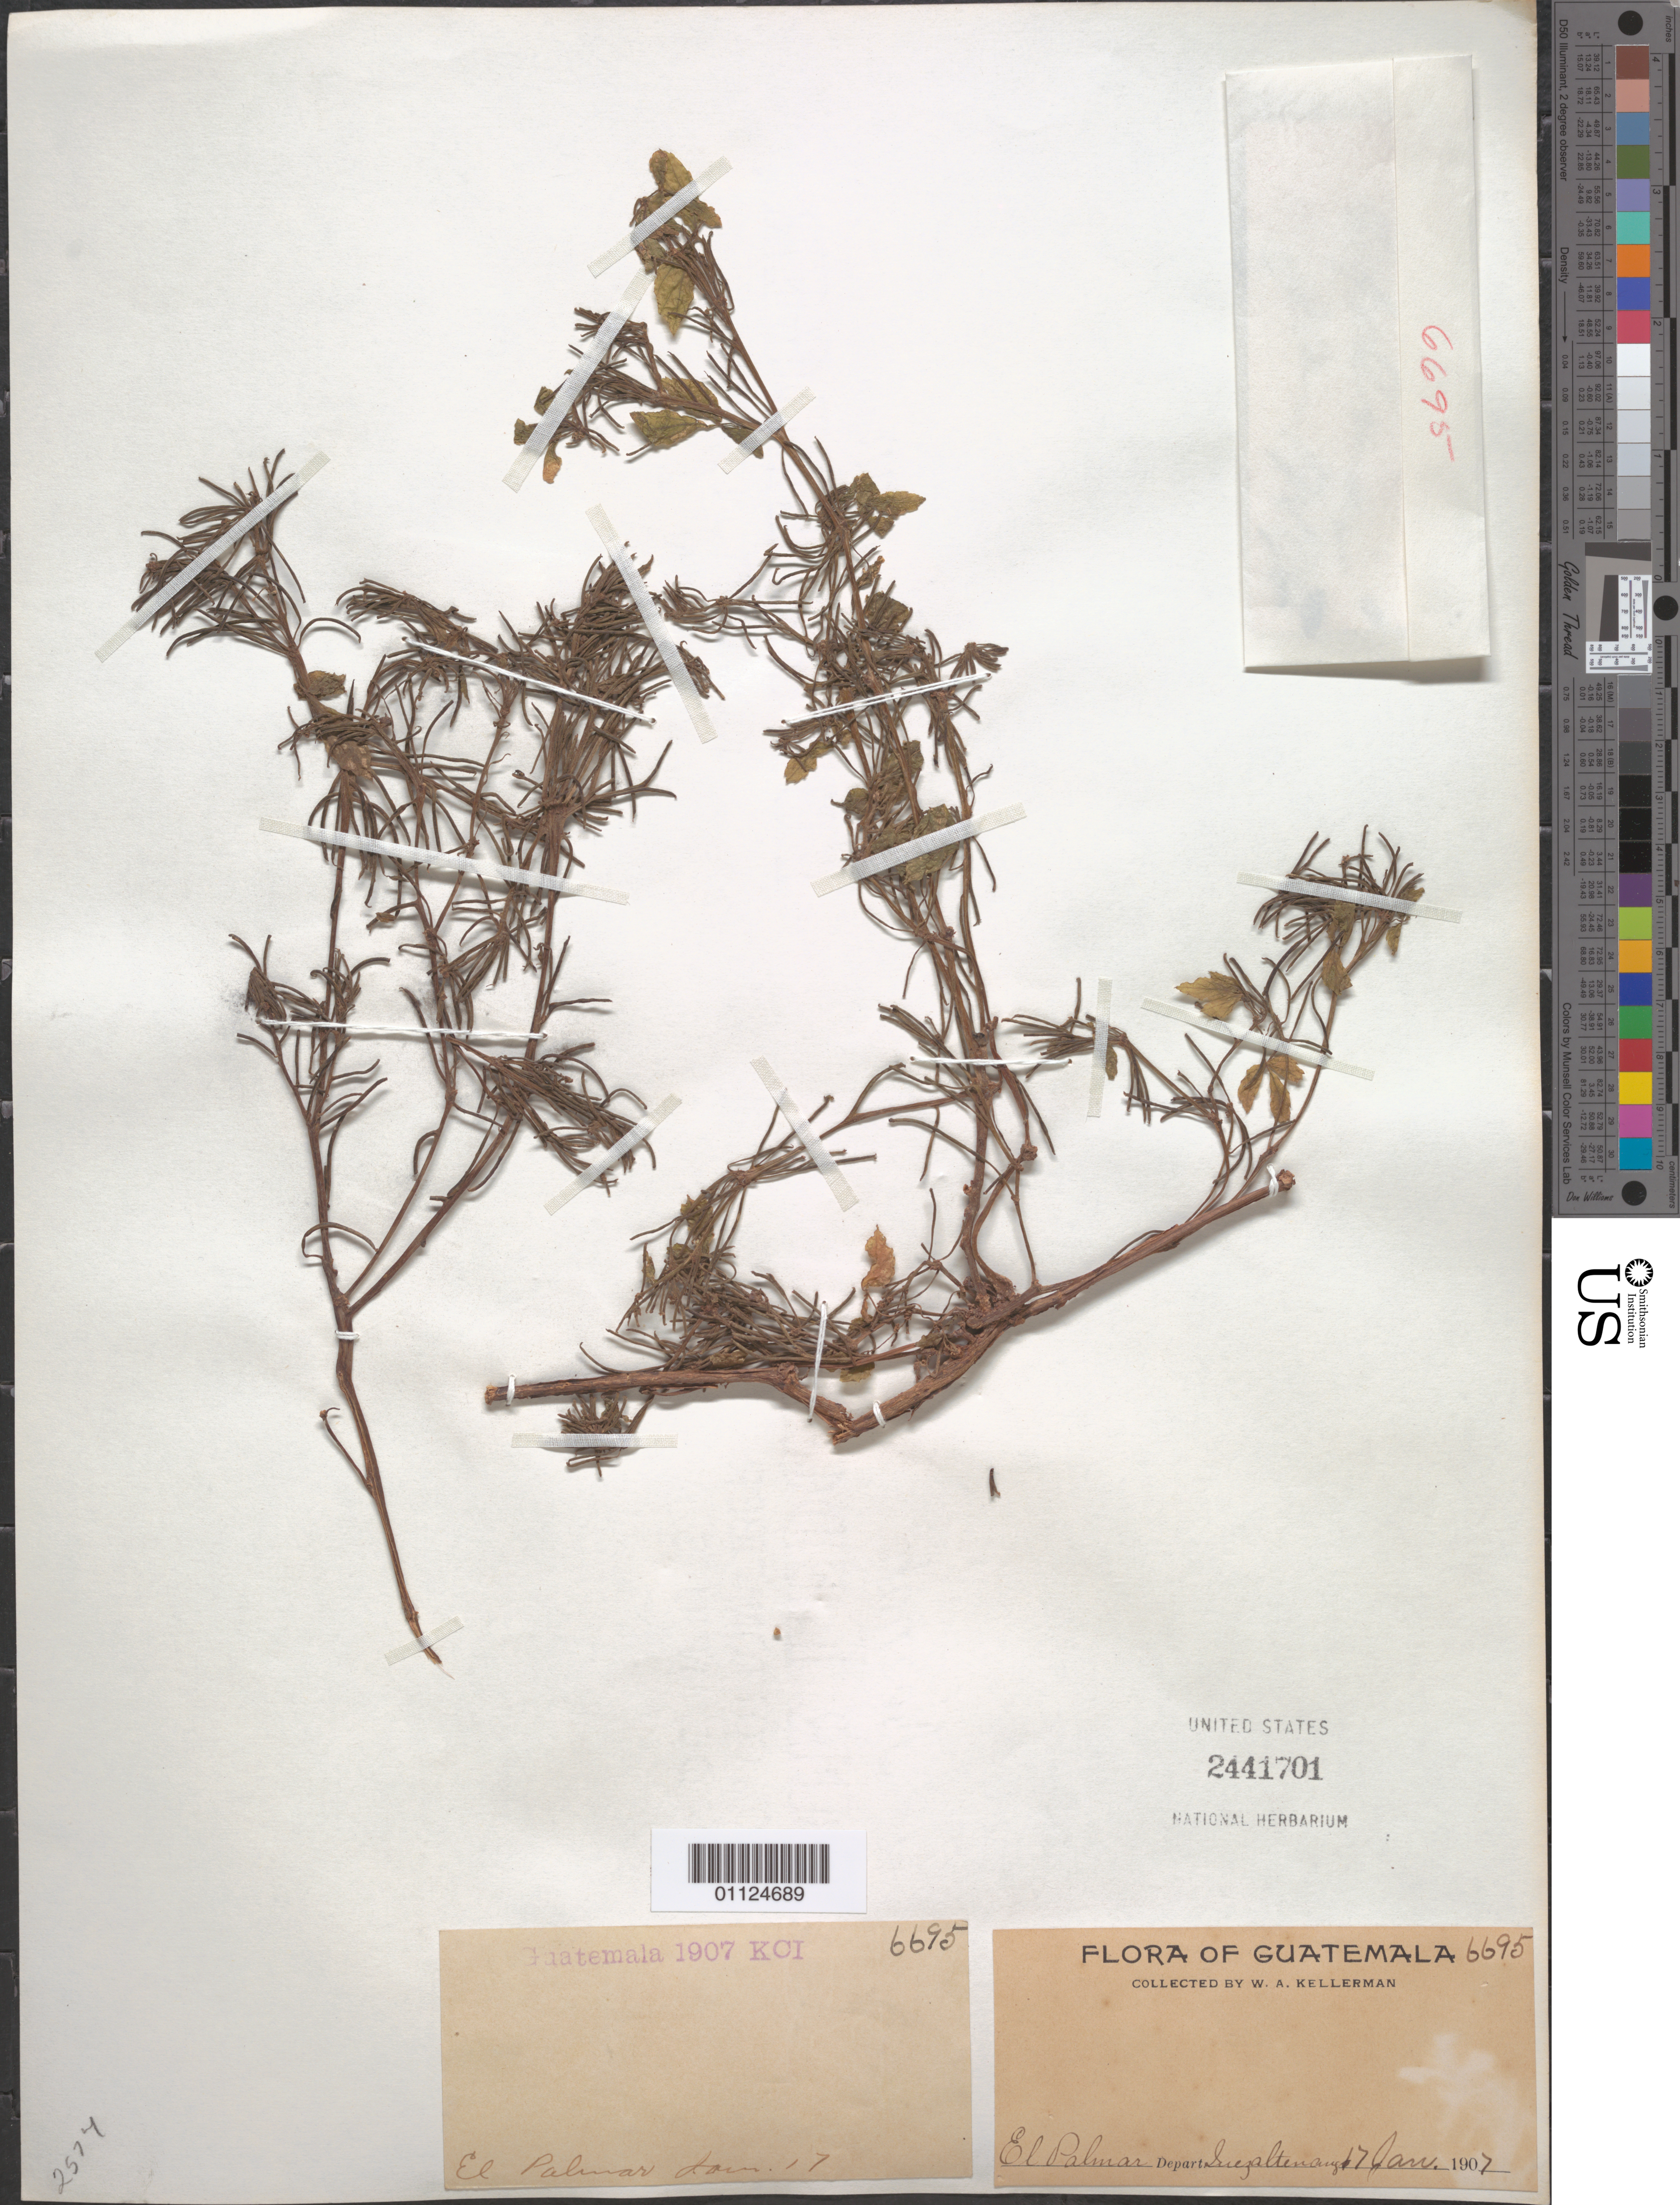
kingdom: Plantae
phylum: Tracheophyta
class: Magnoliopsida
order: Vitales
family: Vitaceae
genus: Cissus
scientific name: Cissus verticillata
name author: (L.) Nicolson & C.E. Jarvis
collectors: W. Kellerman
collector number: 6695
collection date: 1907-01-17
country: Guatemala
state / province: Quetzaltenango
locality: El Palmar.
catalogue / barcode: US 2441701